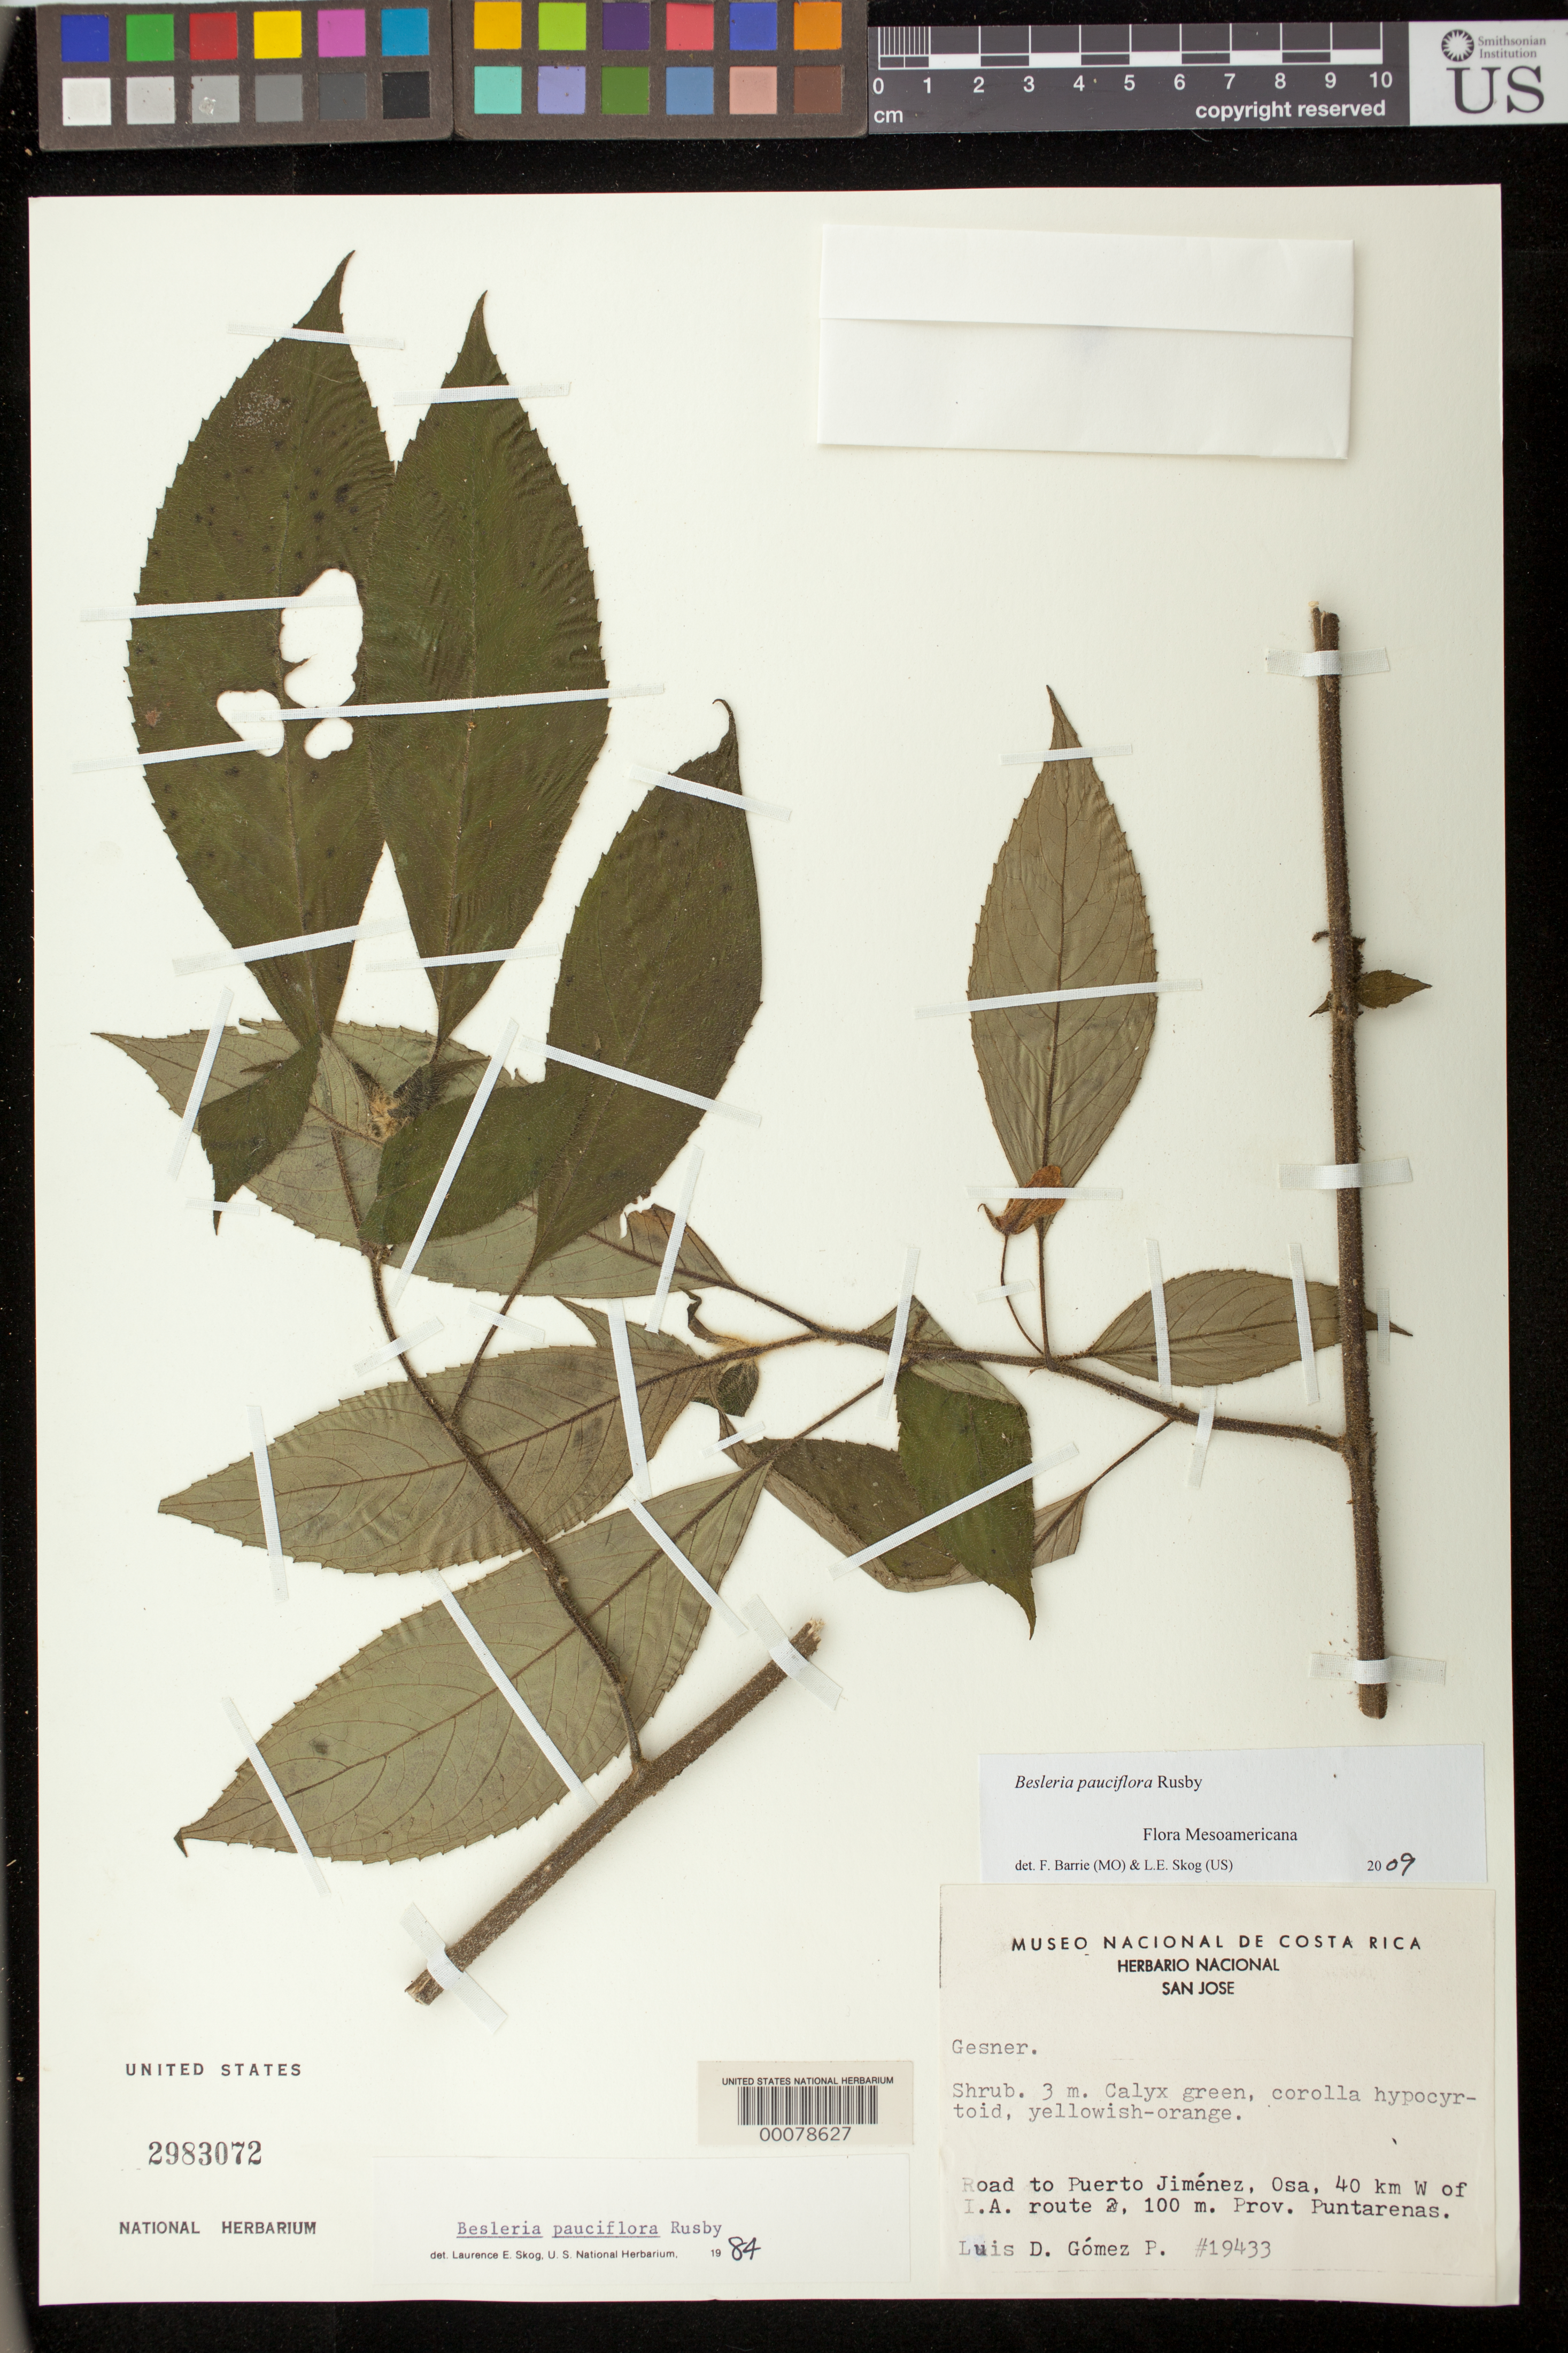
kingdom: Plantae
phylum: Tracheophyta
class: Magnoliopsida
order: Lamiales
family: Gesneriaceae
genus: Besleria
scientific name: Besleria pauciflora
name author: Rusby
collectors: L. D. Gómez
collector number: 19433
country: Costa Rica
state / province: Puntarenas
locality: Road to Puerto Jimenez, Osa, 40 km W of I.A. route 2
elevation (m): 100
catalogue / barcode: US 2983072